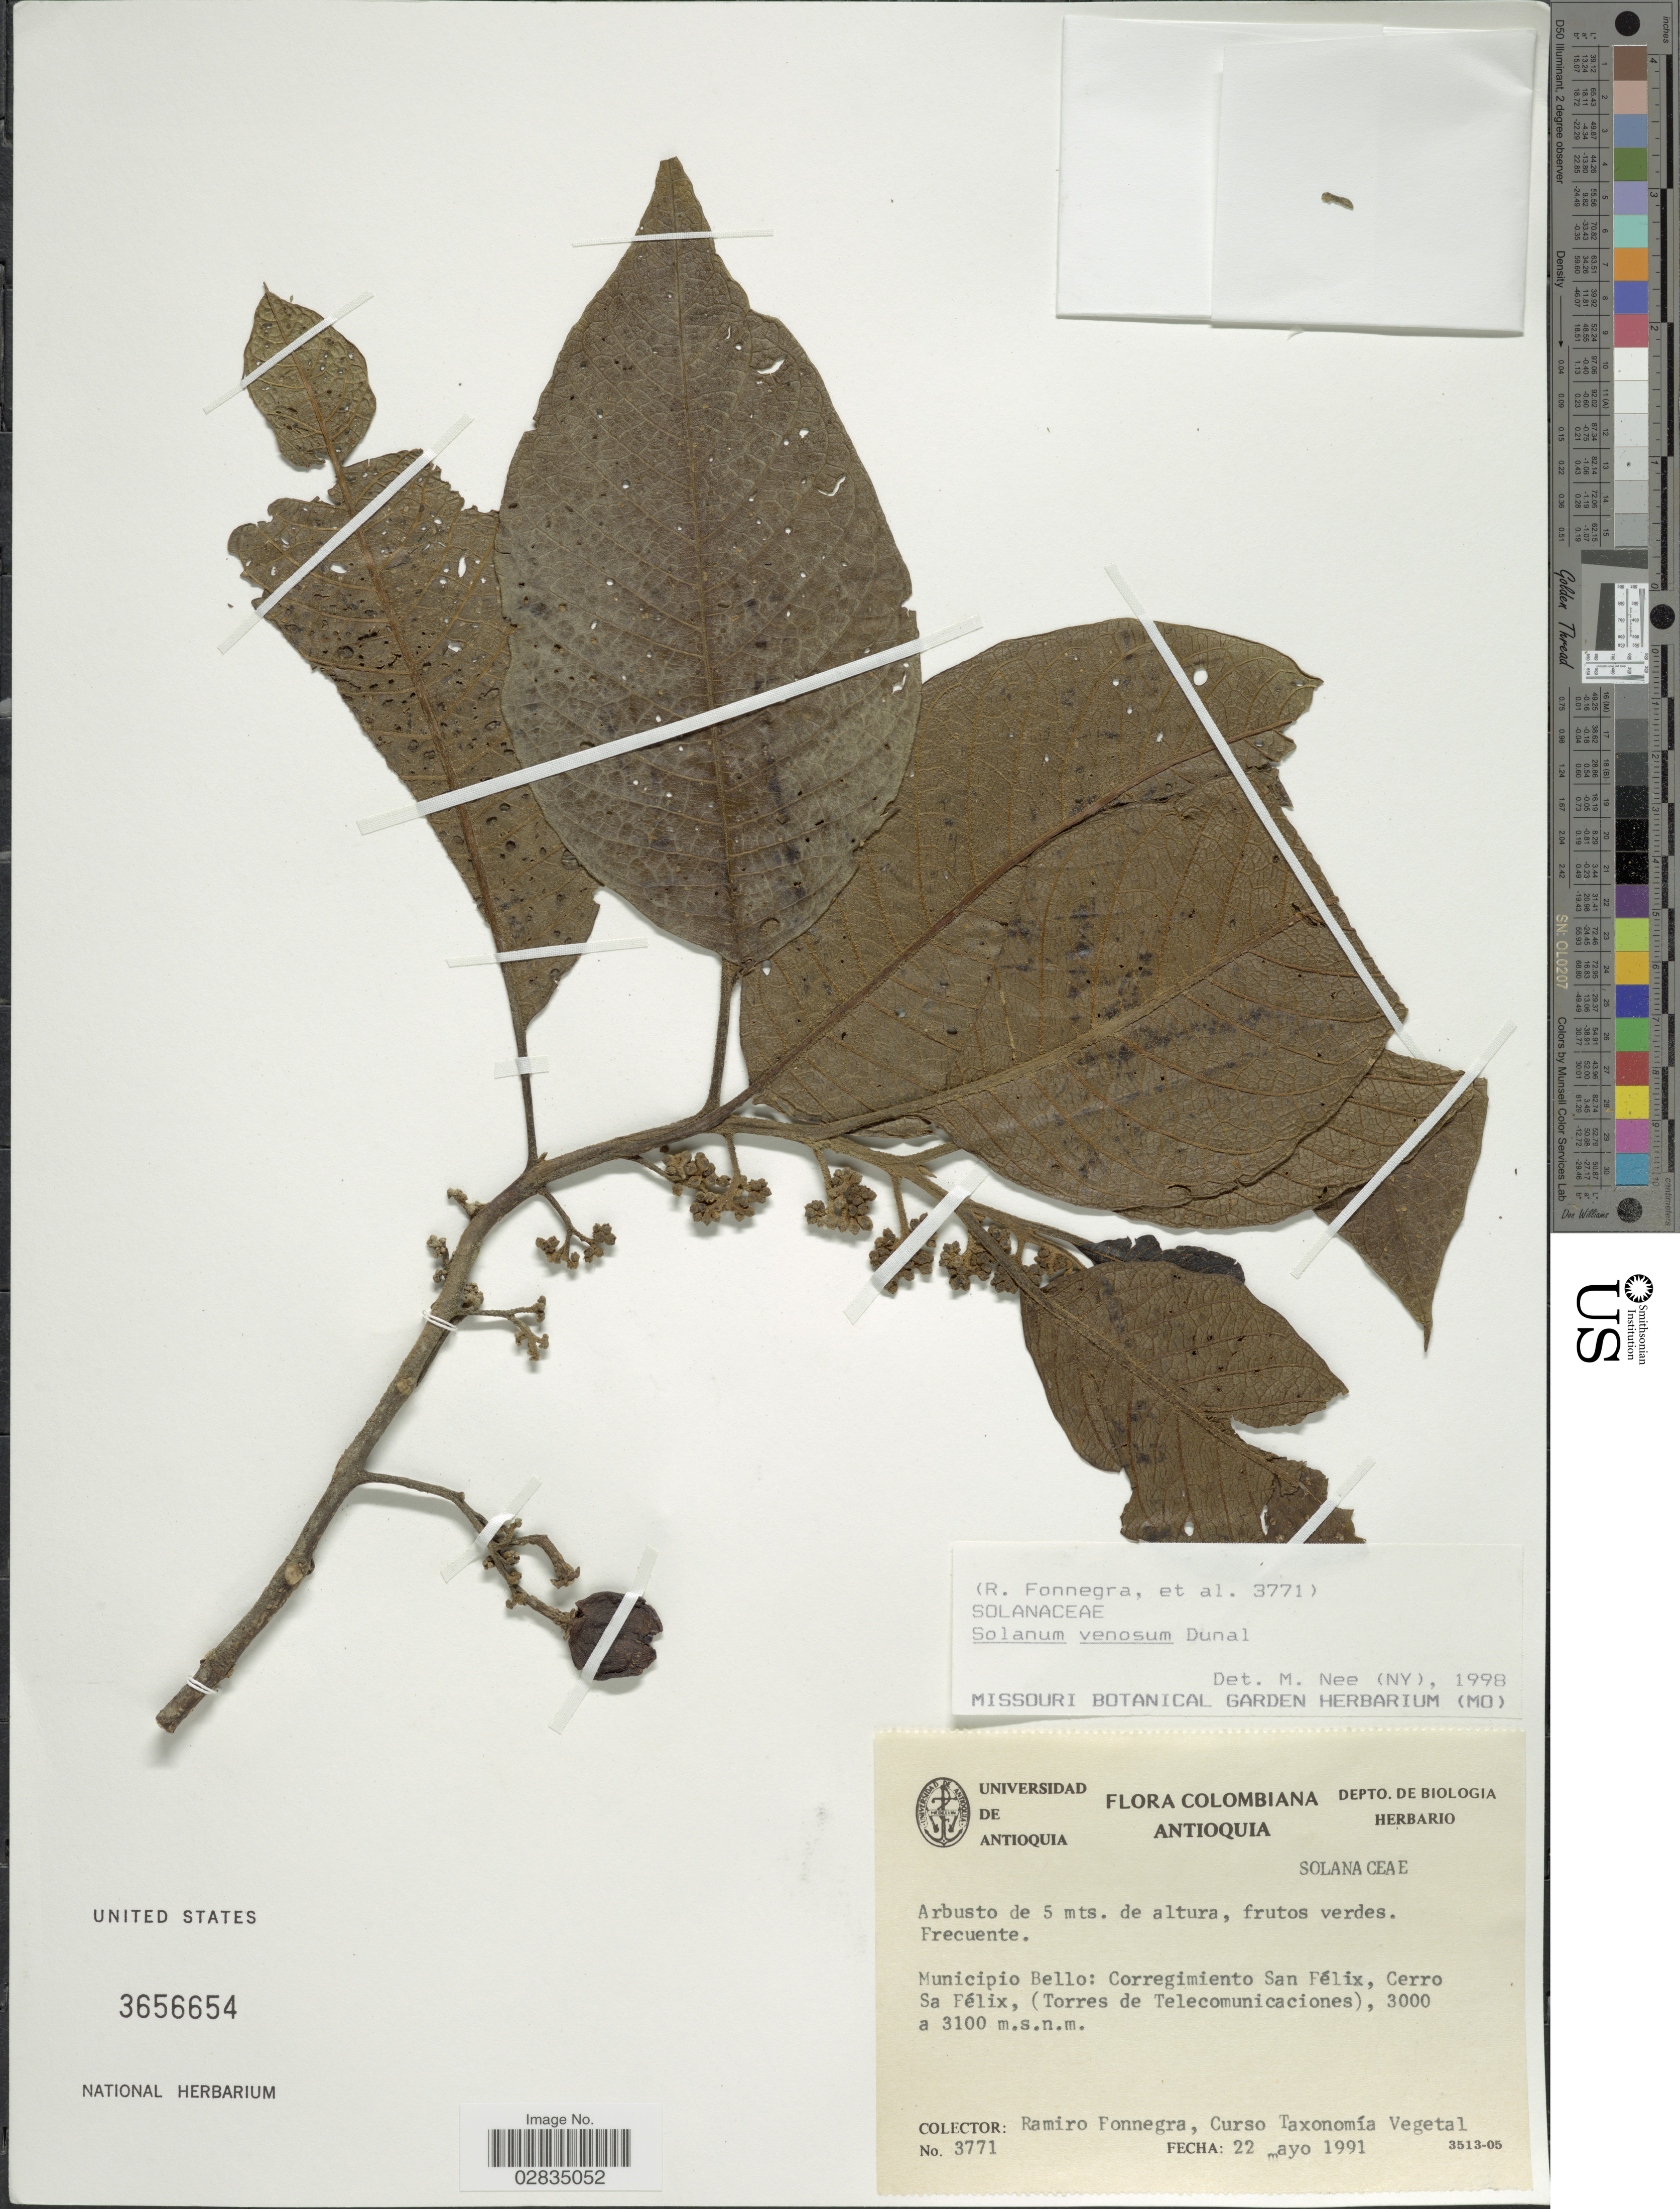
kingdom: Plantae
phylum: Tracheophyta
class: Magnoliopsida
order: Solanales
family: Solanaceae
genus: Solanum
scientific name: Solanum venosum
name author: Dunal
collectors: R. Fonnegra & Curso taxonomía vegetal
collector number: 3771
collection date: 1991-05-22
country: Colombia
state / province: Antioquia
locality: Municipio Bello: Corregimiento San Félix, Cerro Sa Félix, (Torres de Telecomunicaciones)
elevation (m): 3000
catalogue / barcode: US 3656654